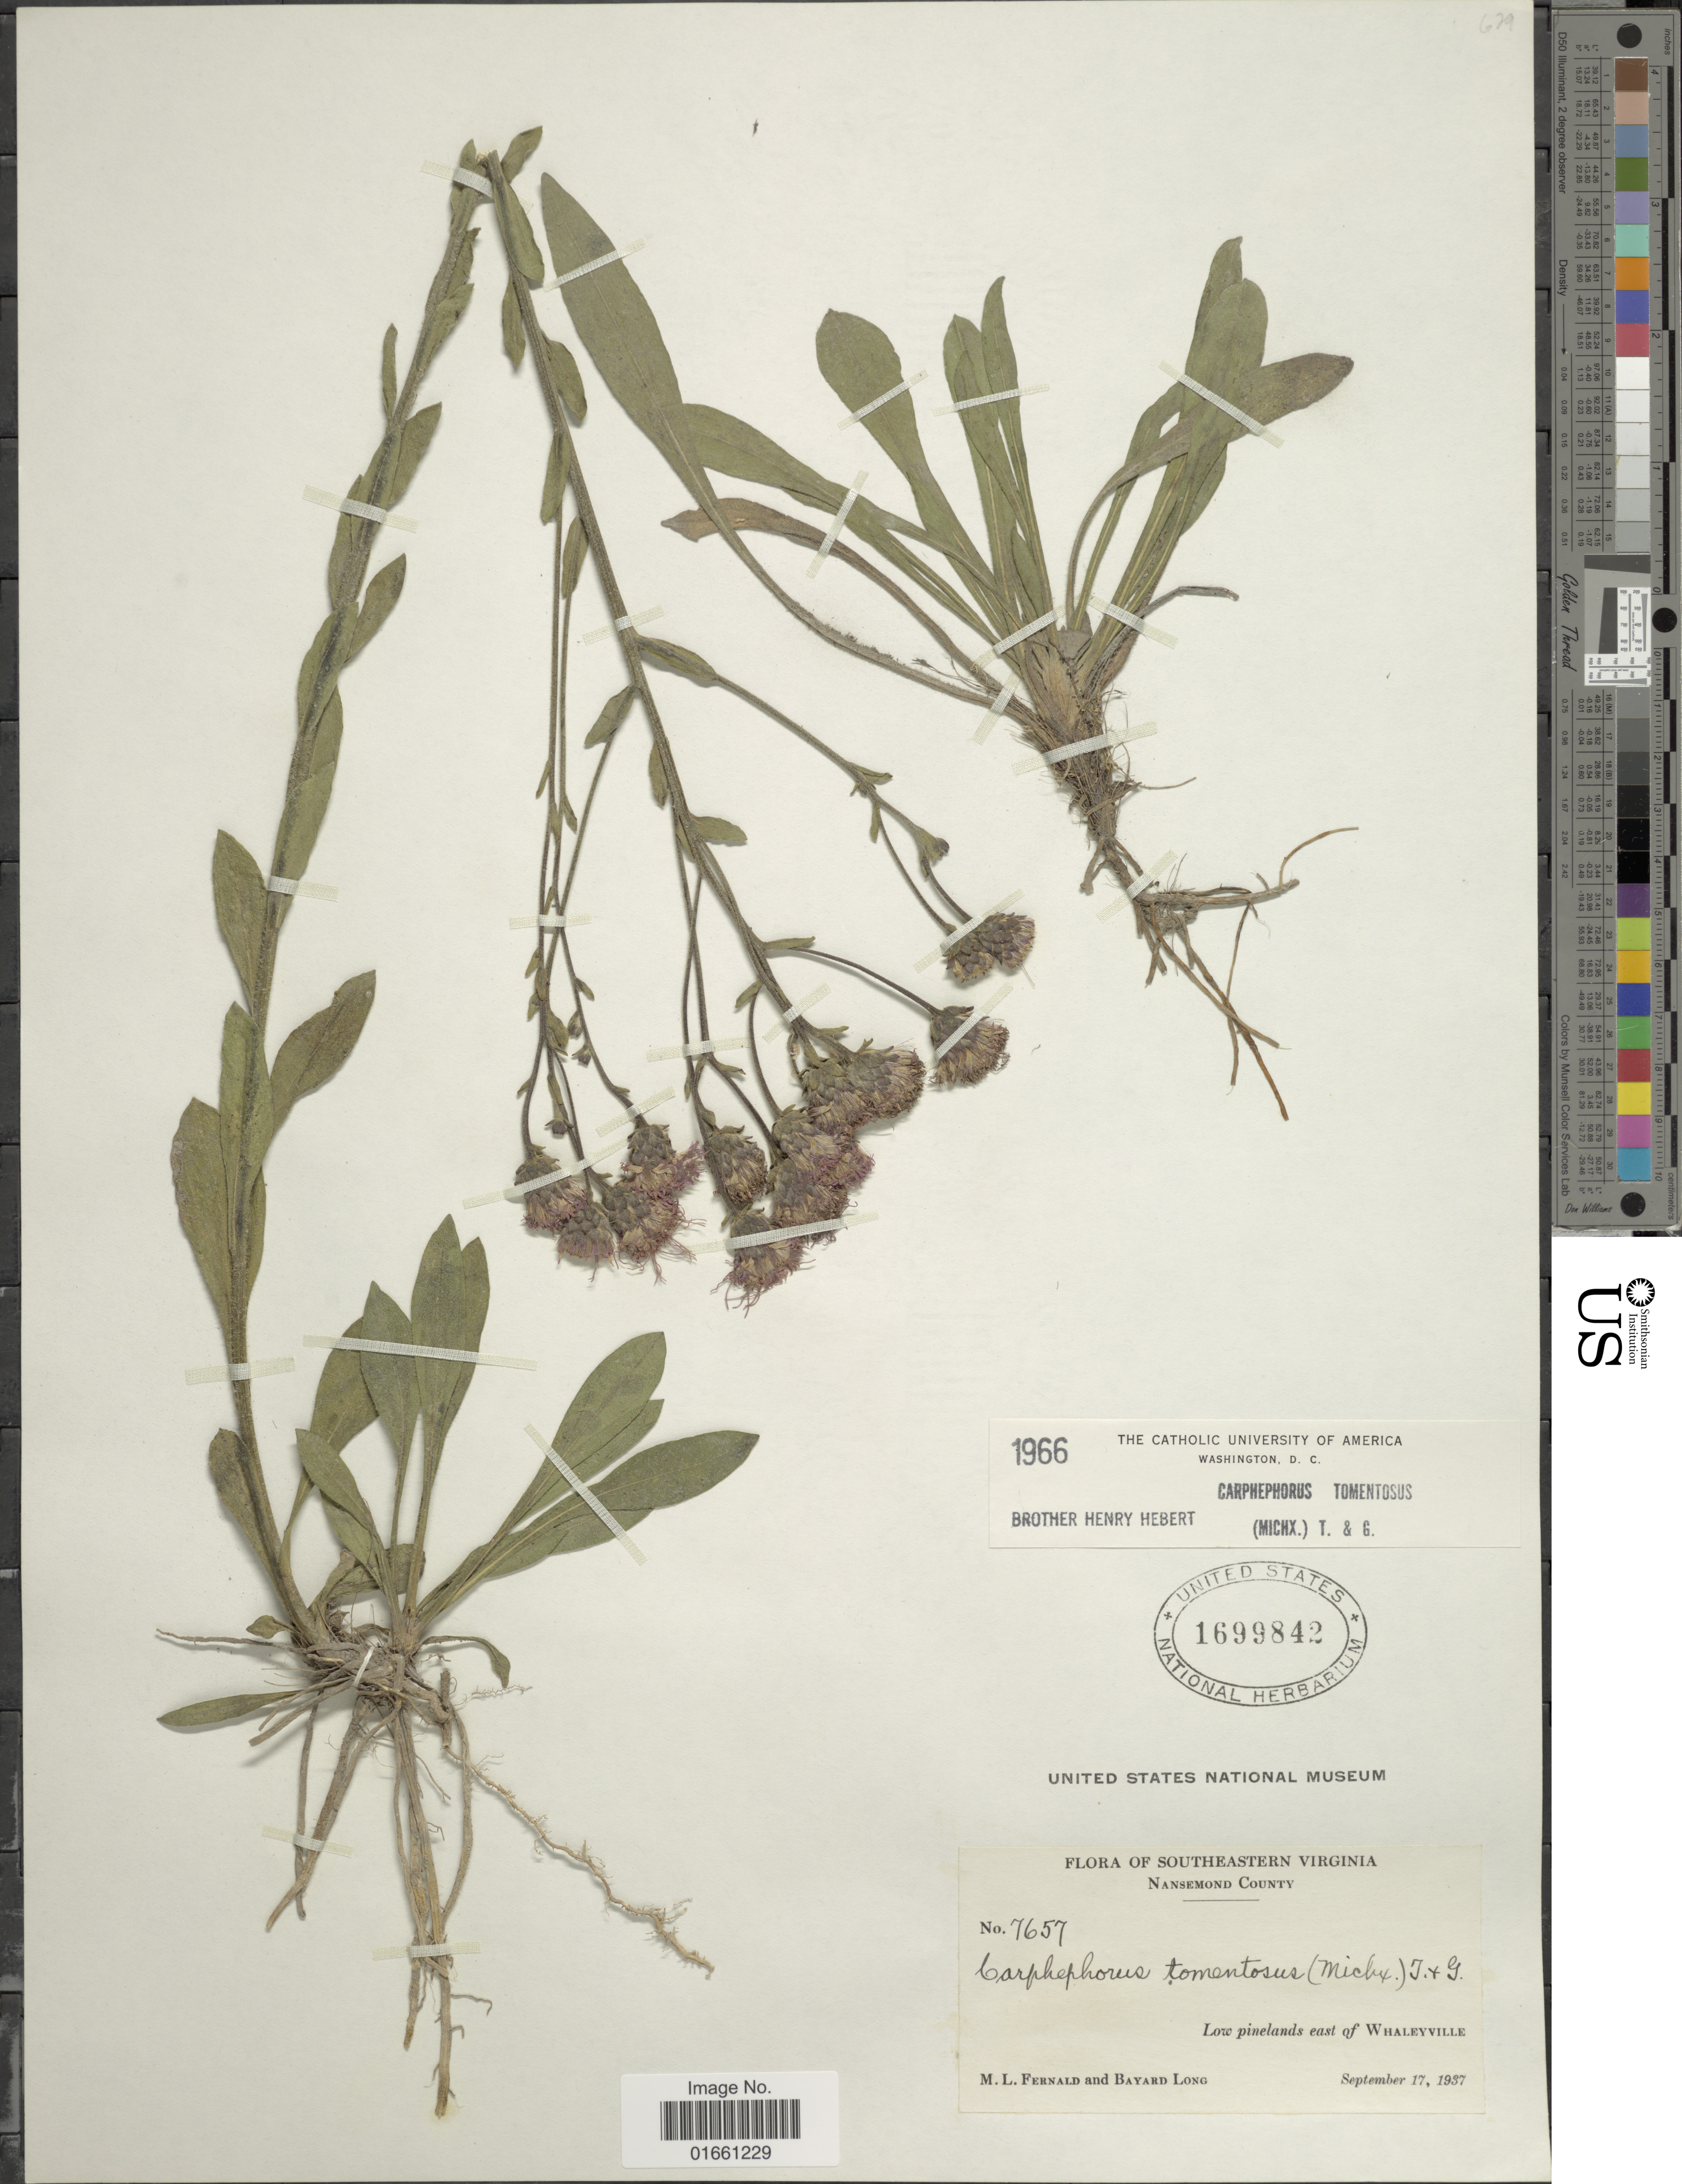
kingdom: Plantae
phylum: Tracheophyta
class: Magnoliopsida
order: Asterales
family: Asteraceae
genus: Carphephorus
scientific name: Carphephorus tomentosus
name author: (Michaux) Torr. & A. Gray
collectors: M. L. Fernald & B. Long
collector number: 7657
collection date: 1937-09-17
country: United States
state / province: Virginia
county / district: City of Suffolk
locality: Southeastern Virginia, Nansemond County, Low pinelands east of Whaleyville.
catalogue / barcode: US 1699842